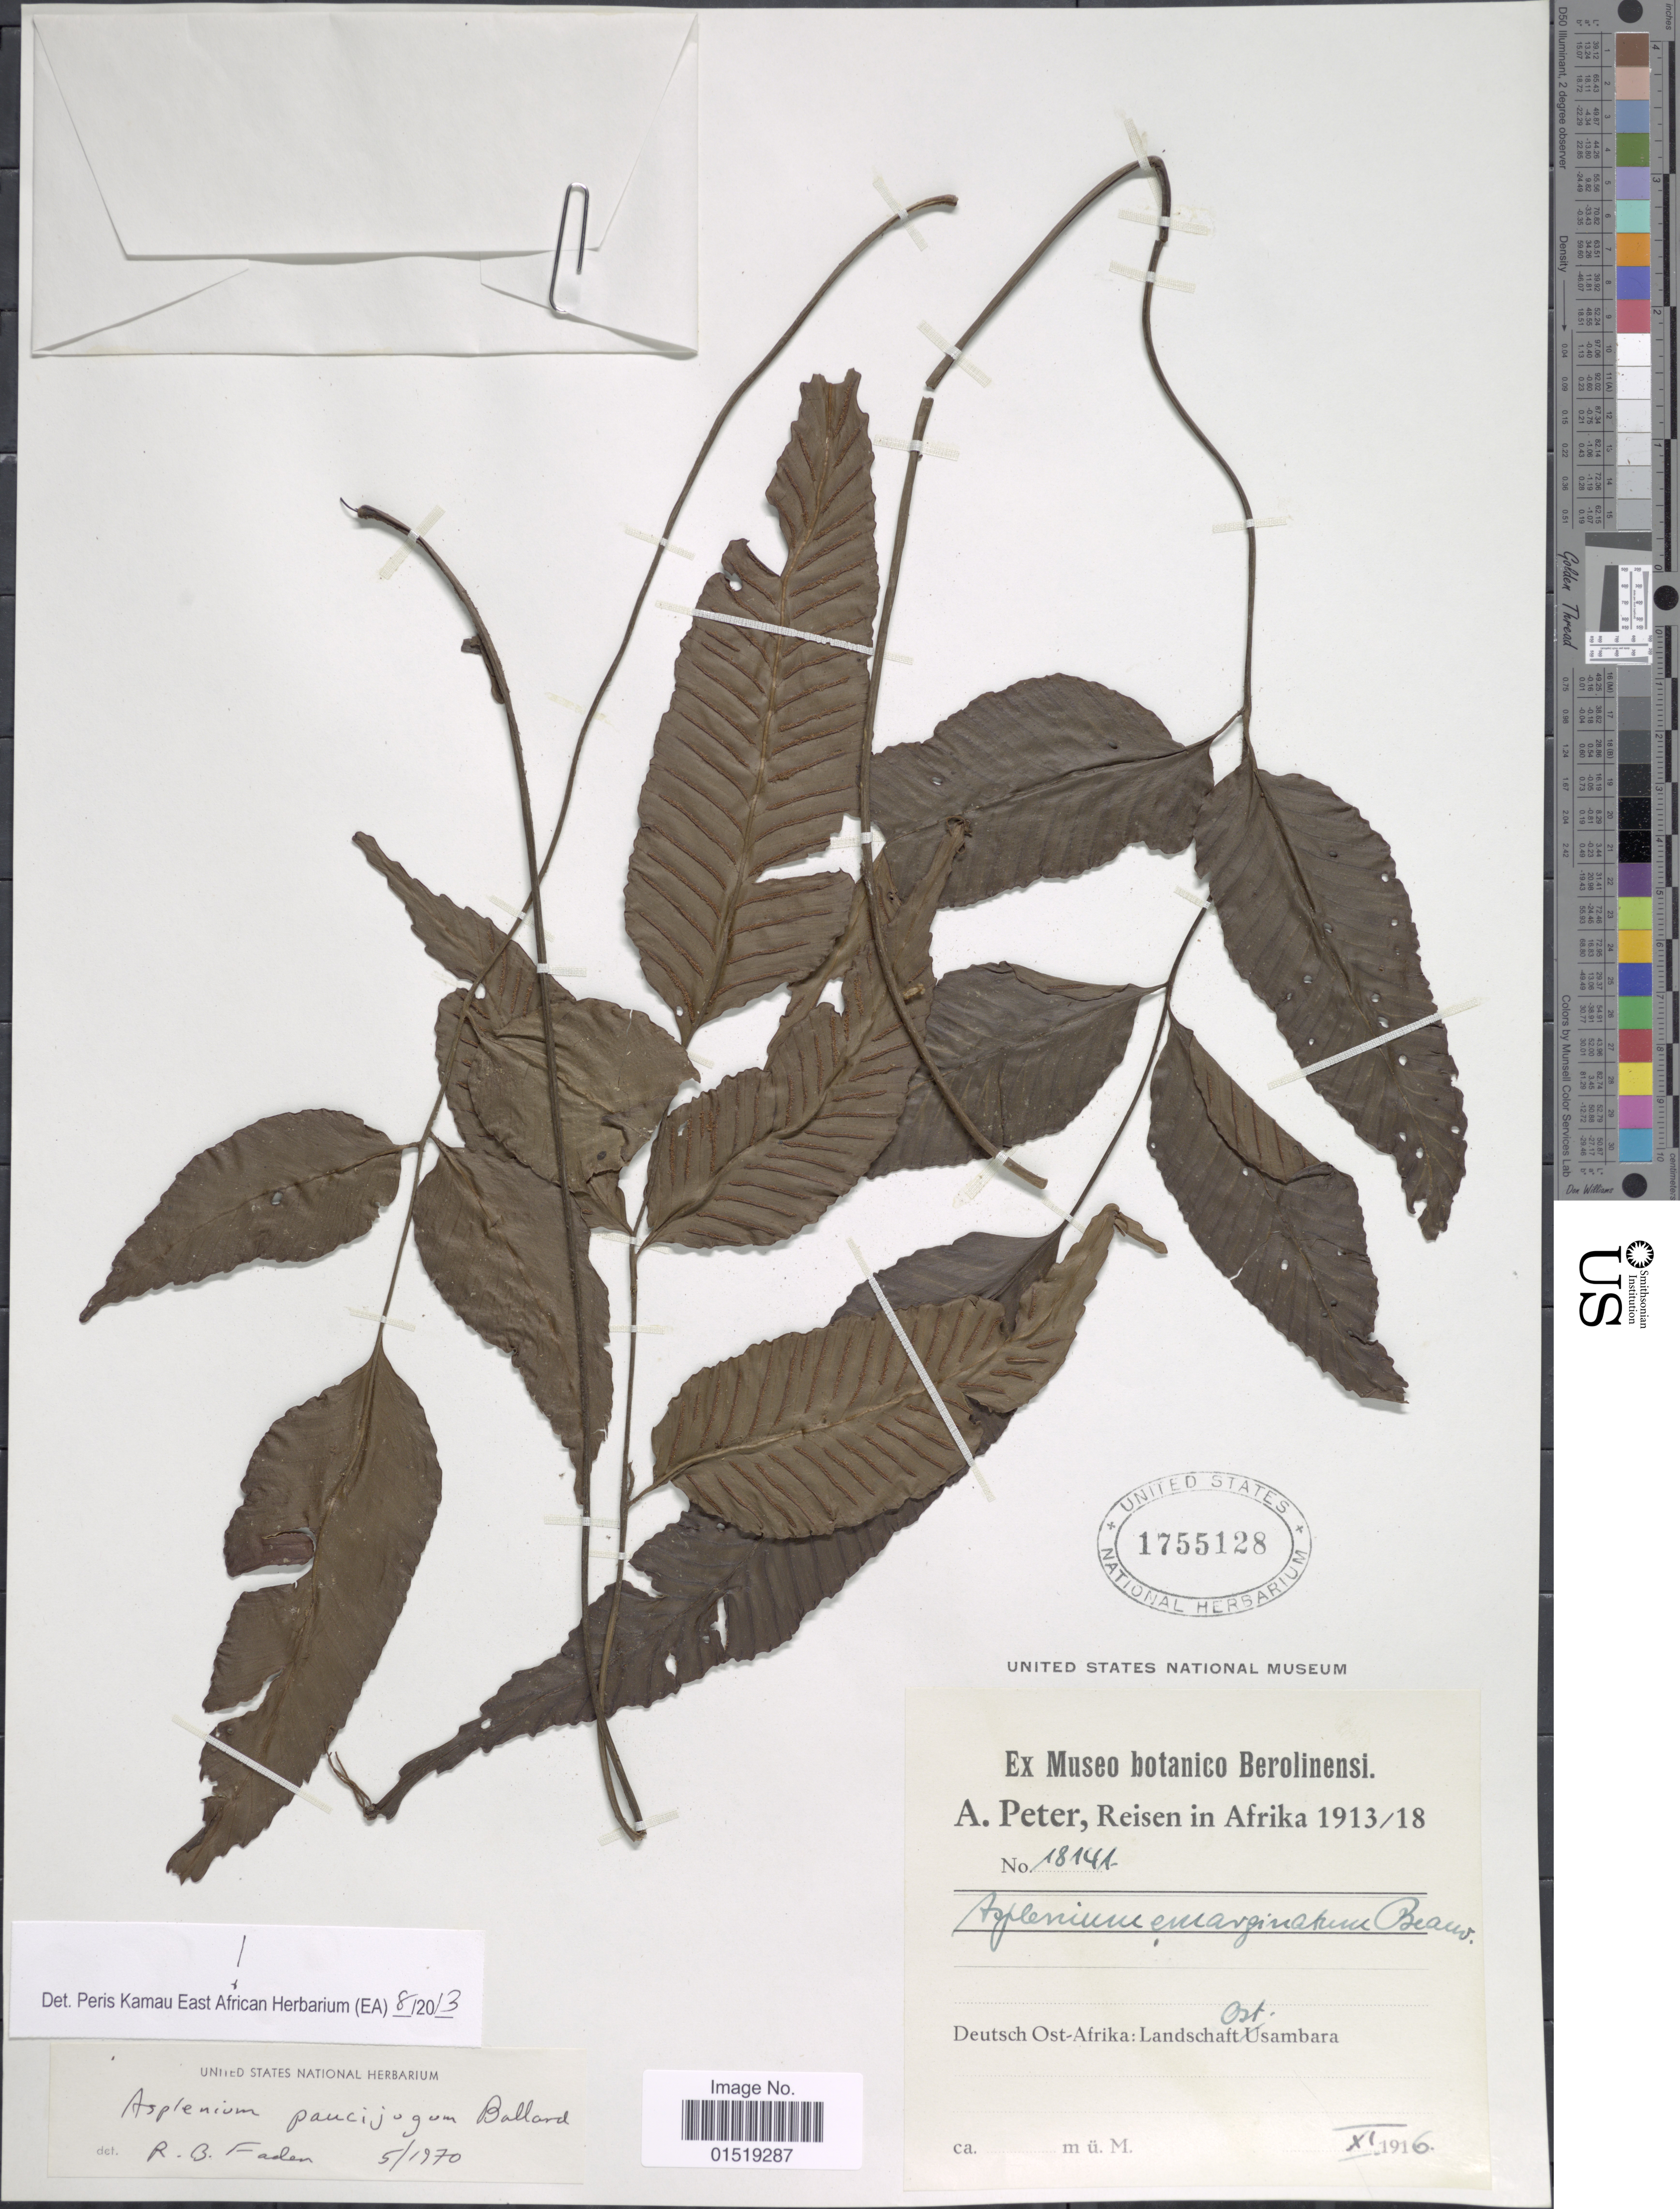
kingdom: Plantae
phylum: Tracheophyta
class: Polypodiopsida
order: Polypodiales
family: Aspleniaceae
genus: Asplenium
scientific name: Asplenium paucijugum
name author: Ballard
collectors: A. Peter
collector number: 18141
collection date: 1916-11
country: Tanzania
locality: Deutsch Ost-Afrika: Landschaft Ost-Usambara.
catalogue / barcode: US 1755128